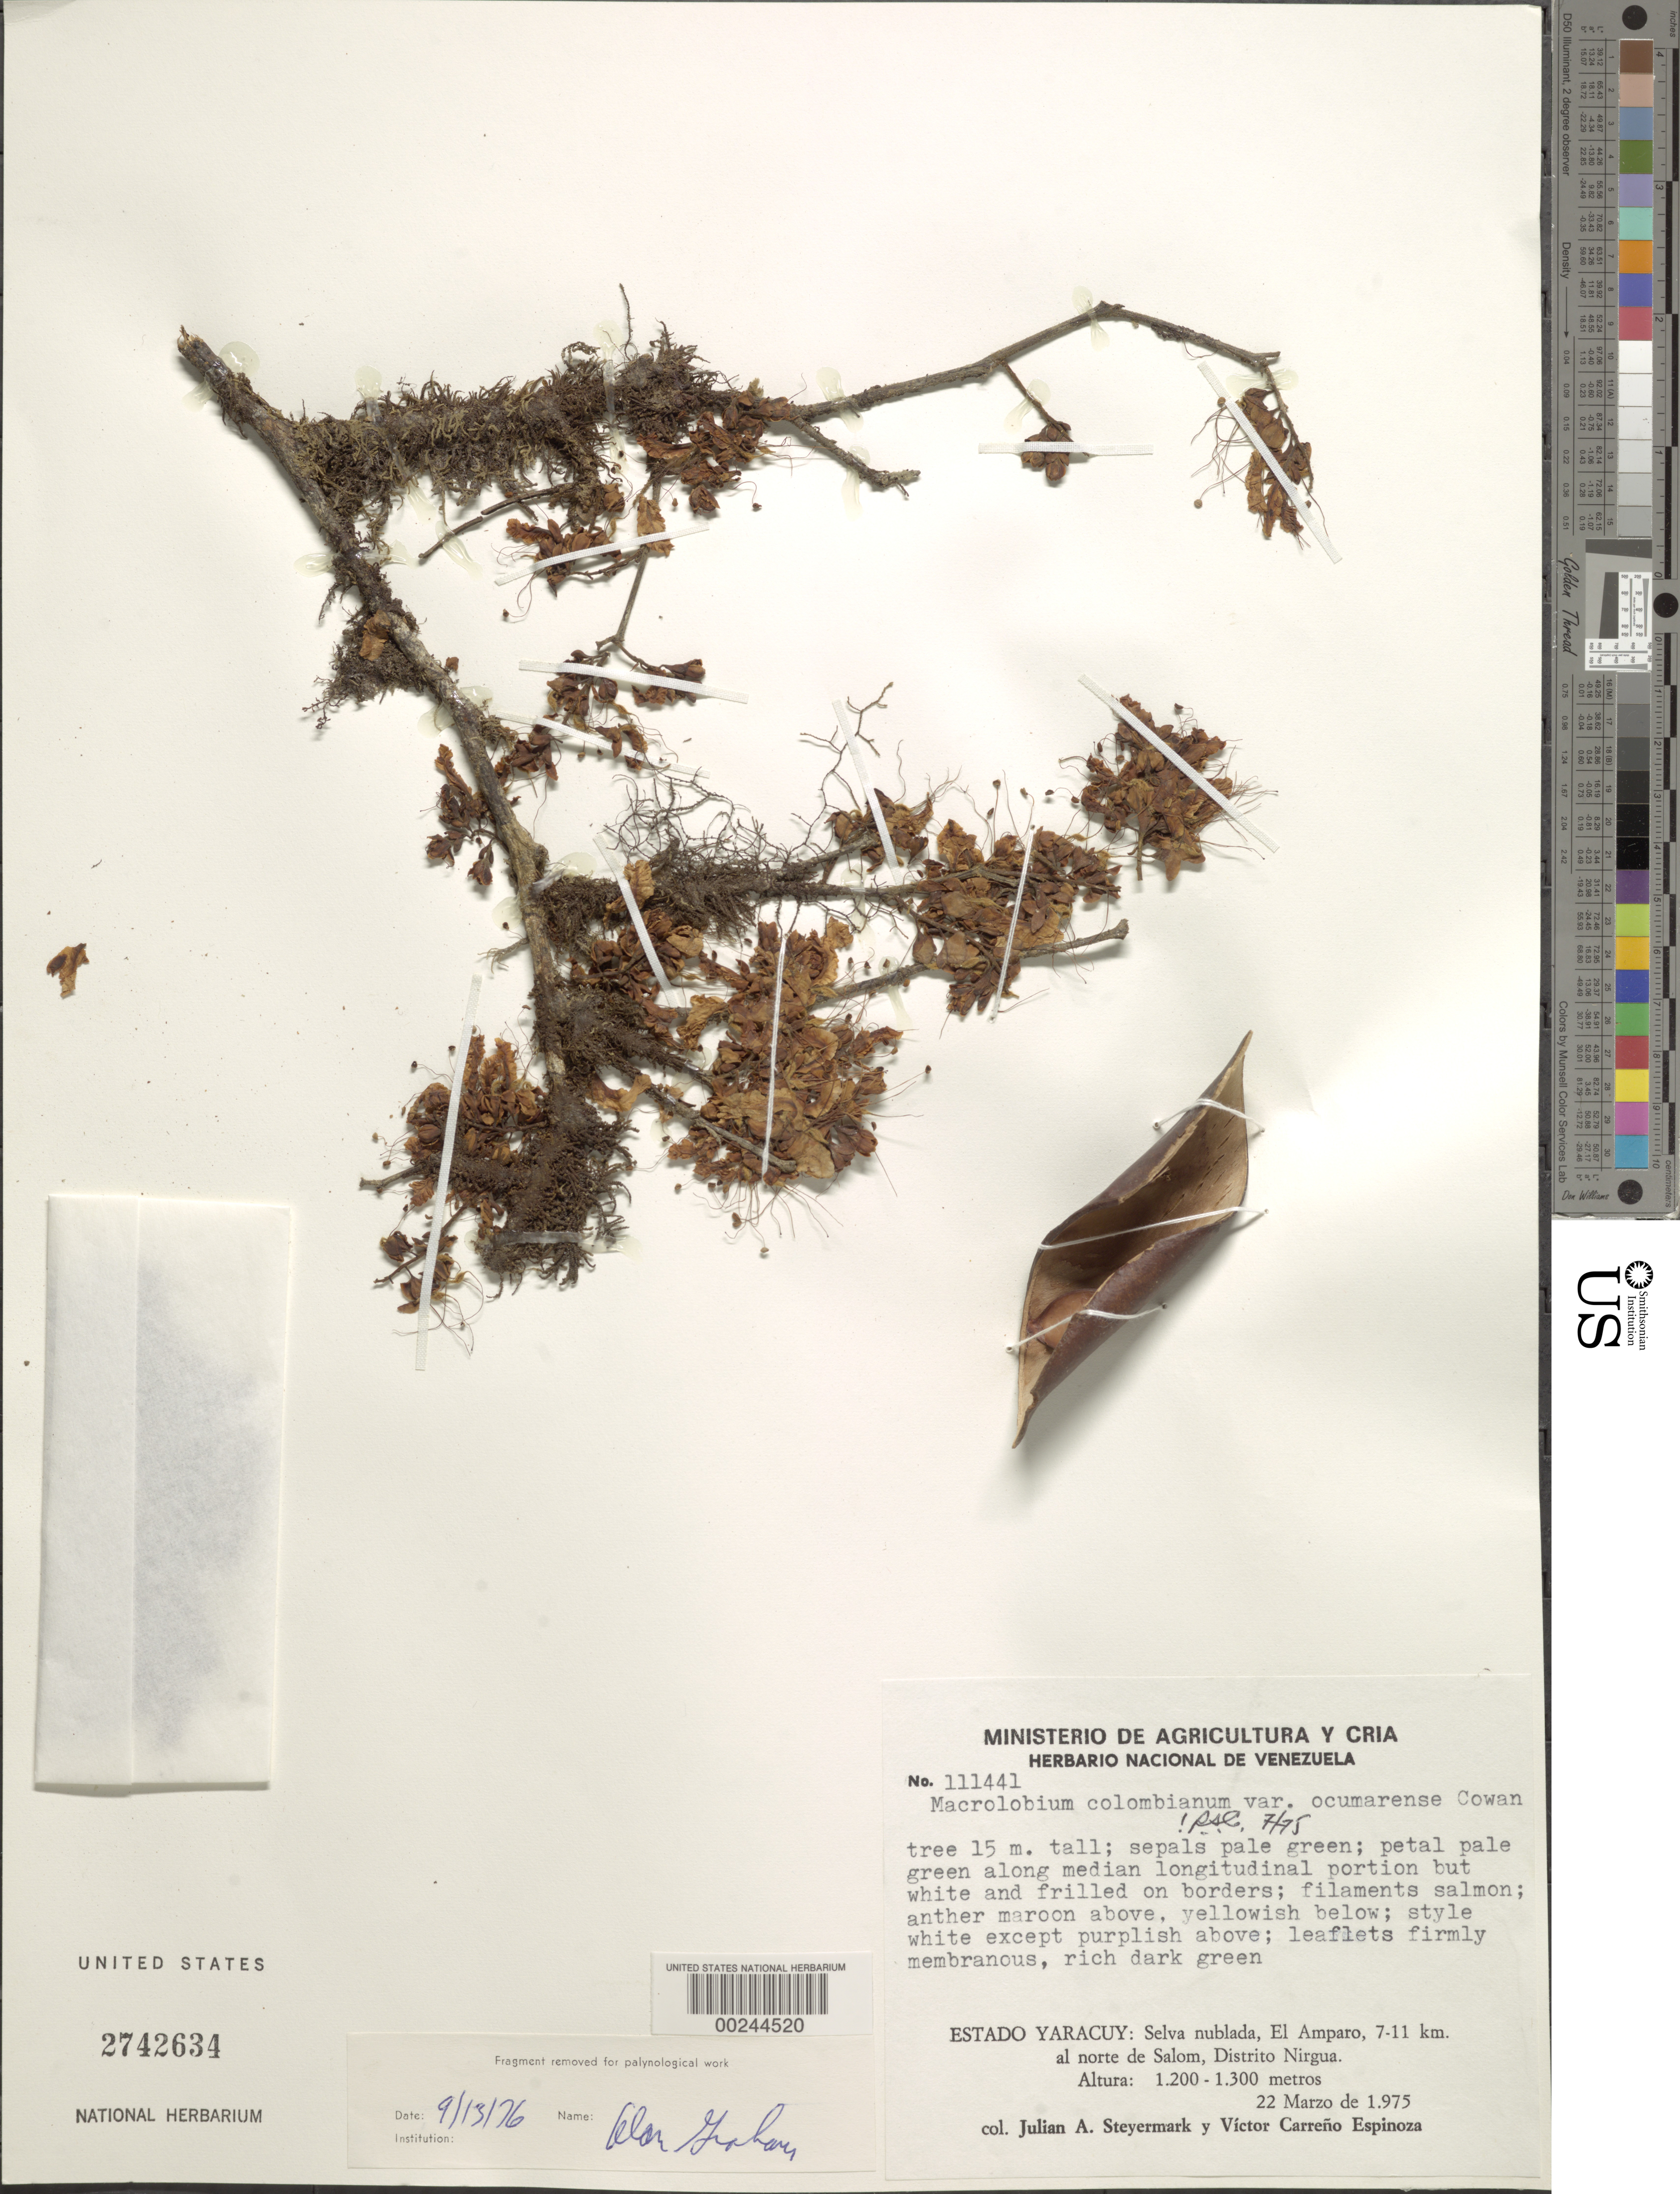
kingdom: Plantae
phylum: Tracheophyta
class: Magnoliopsida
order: Fabales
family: Fabaceae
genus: Macrolobium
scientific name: Macrolobium colombianum var. ocumarense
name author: R.S. Cowan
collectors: J. Steyermark & V. Carreño E.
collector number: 111441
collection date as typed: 22 Mar 1975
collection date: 1975-03-22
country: Venezuela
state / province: Yaracuy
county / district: Nirgua Dist.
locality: E; amparo, 7-11 km n of salom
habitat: Cloud forest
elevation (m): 1200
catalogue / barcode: US 2742634